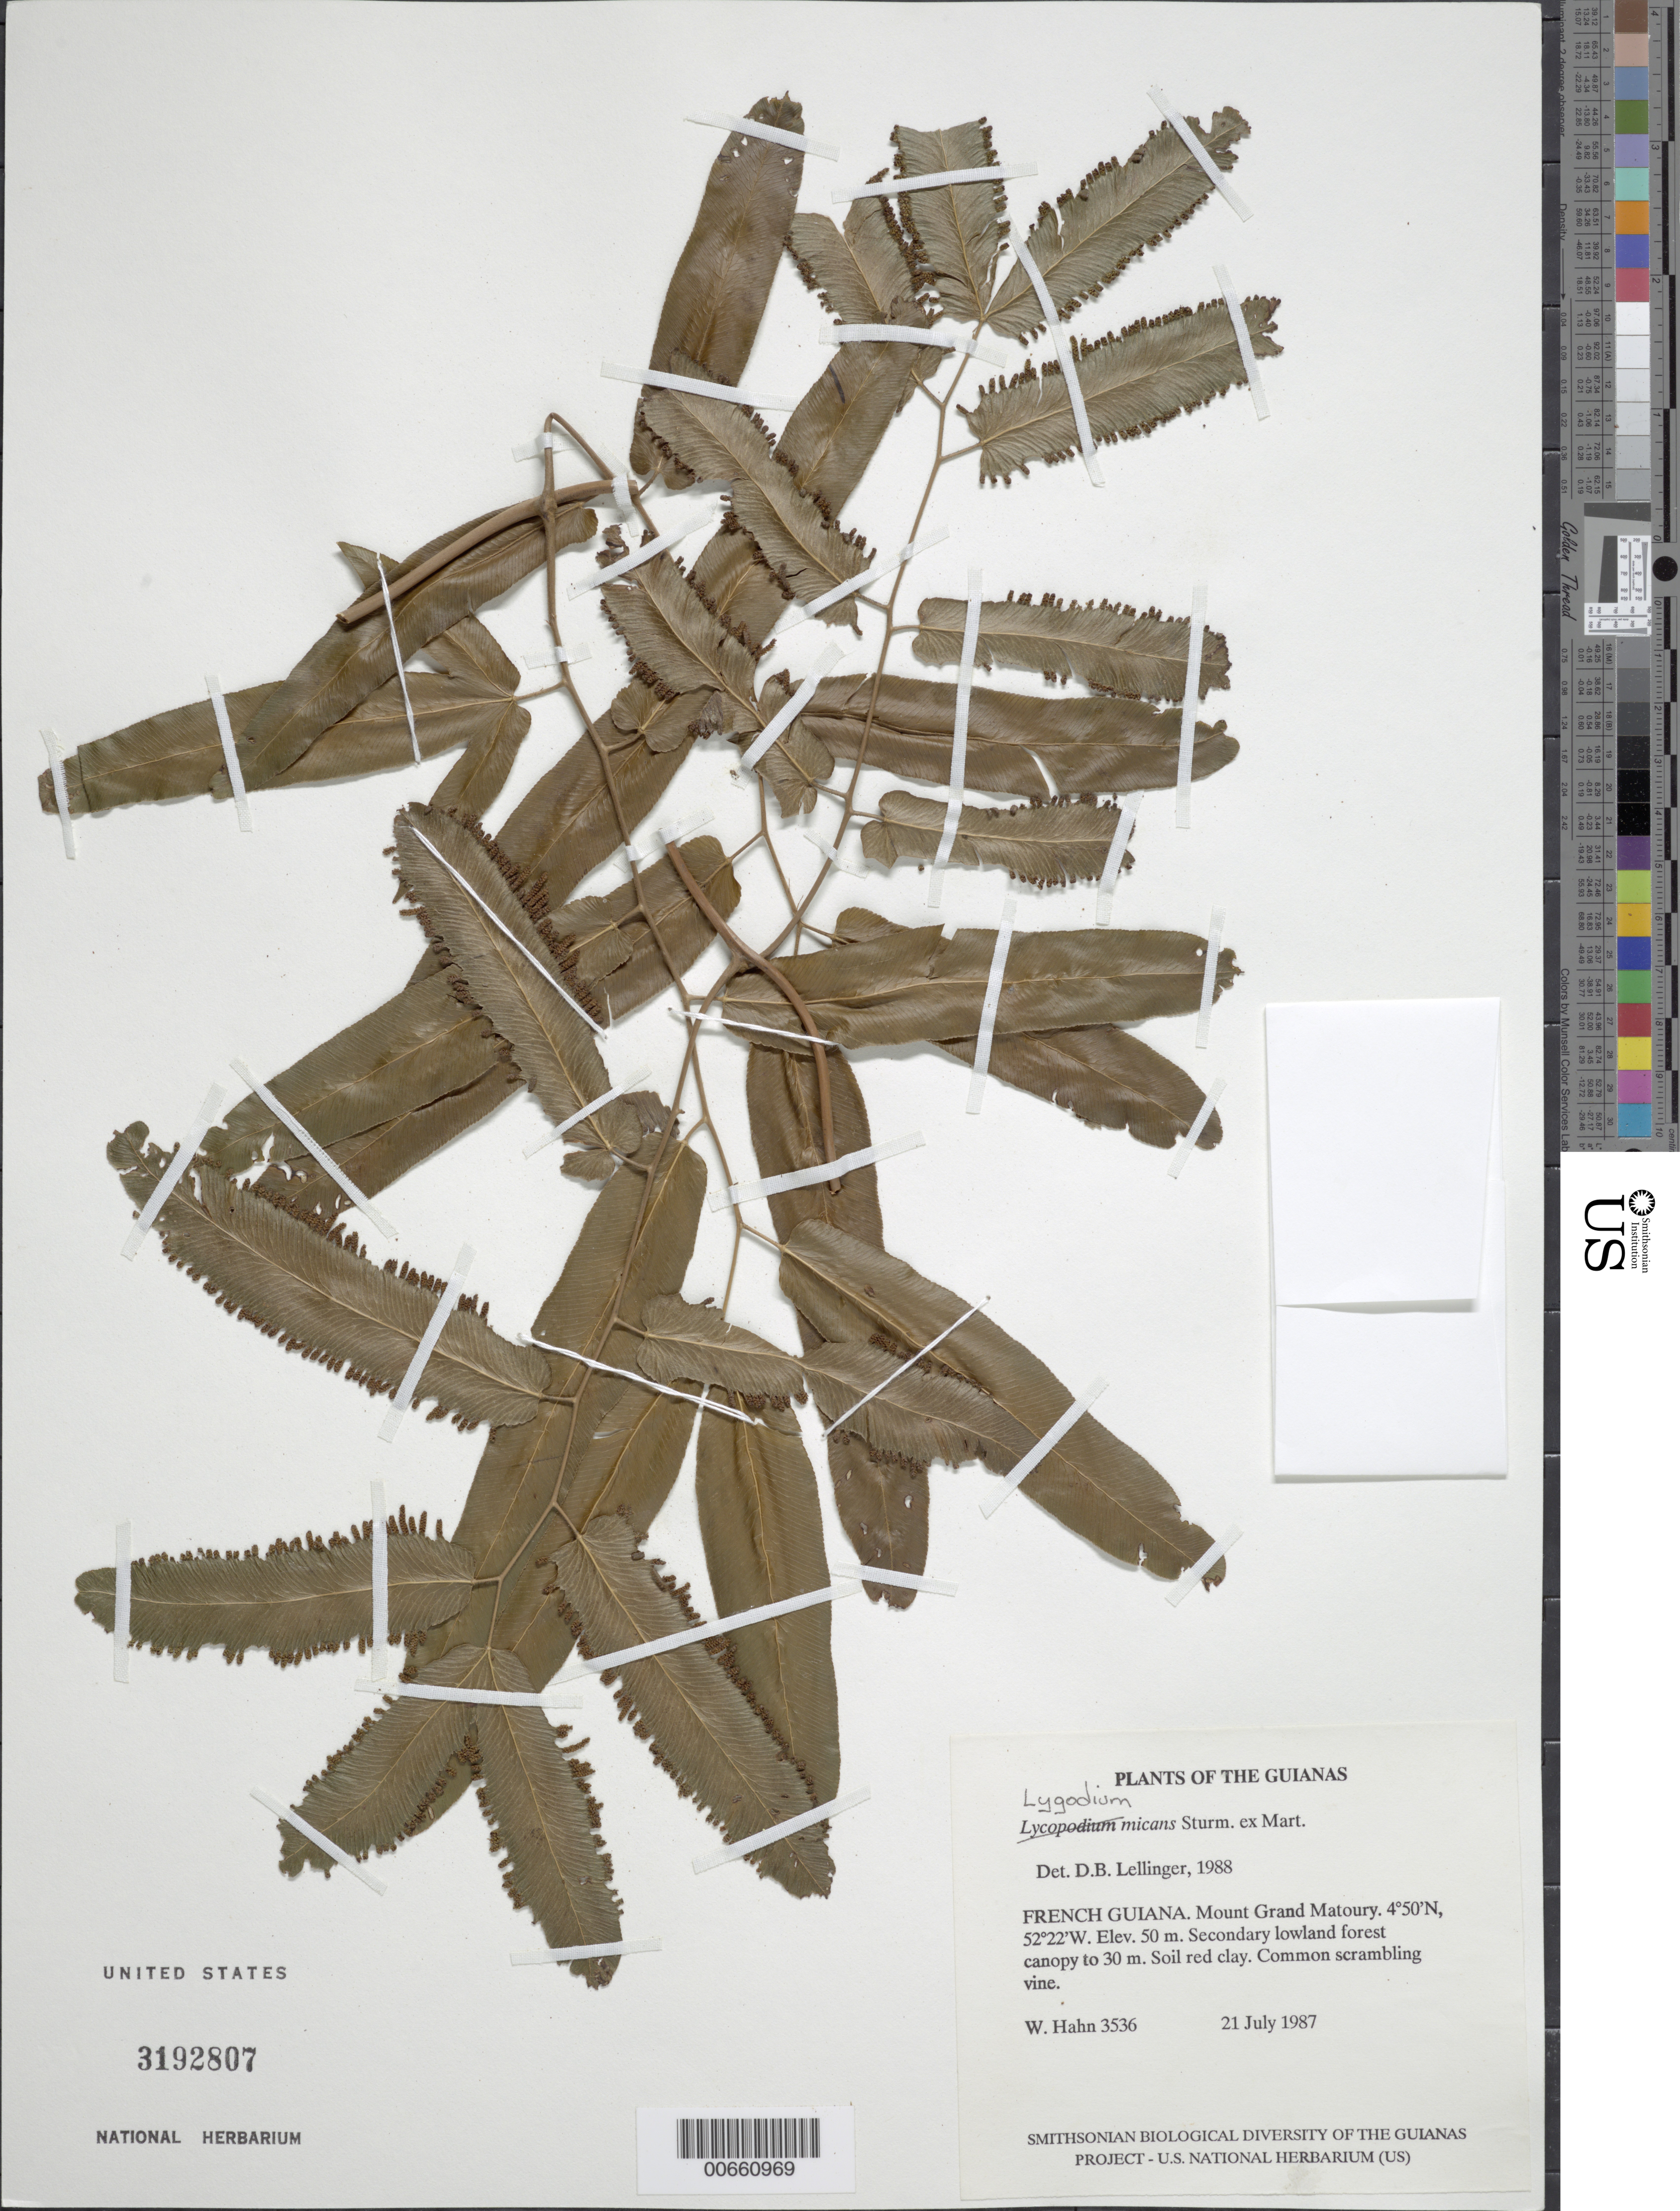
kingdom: Plantae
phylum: Tracheophyta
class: Polypodiopsida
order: Schizaeales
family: Lygodiaceae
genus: Lygodium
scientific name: Lygodium volubile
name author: Sw.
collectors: W. Hahn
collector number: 3536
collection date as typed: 21 July 1987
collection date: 1987-07-21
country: French Guiana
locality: Mount Grand Matoury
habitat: Secondary lowland forest canopy to 30 m. Soil red clay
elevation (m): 50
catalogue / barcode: US 3192807